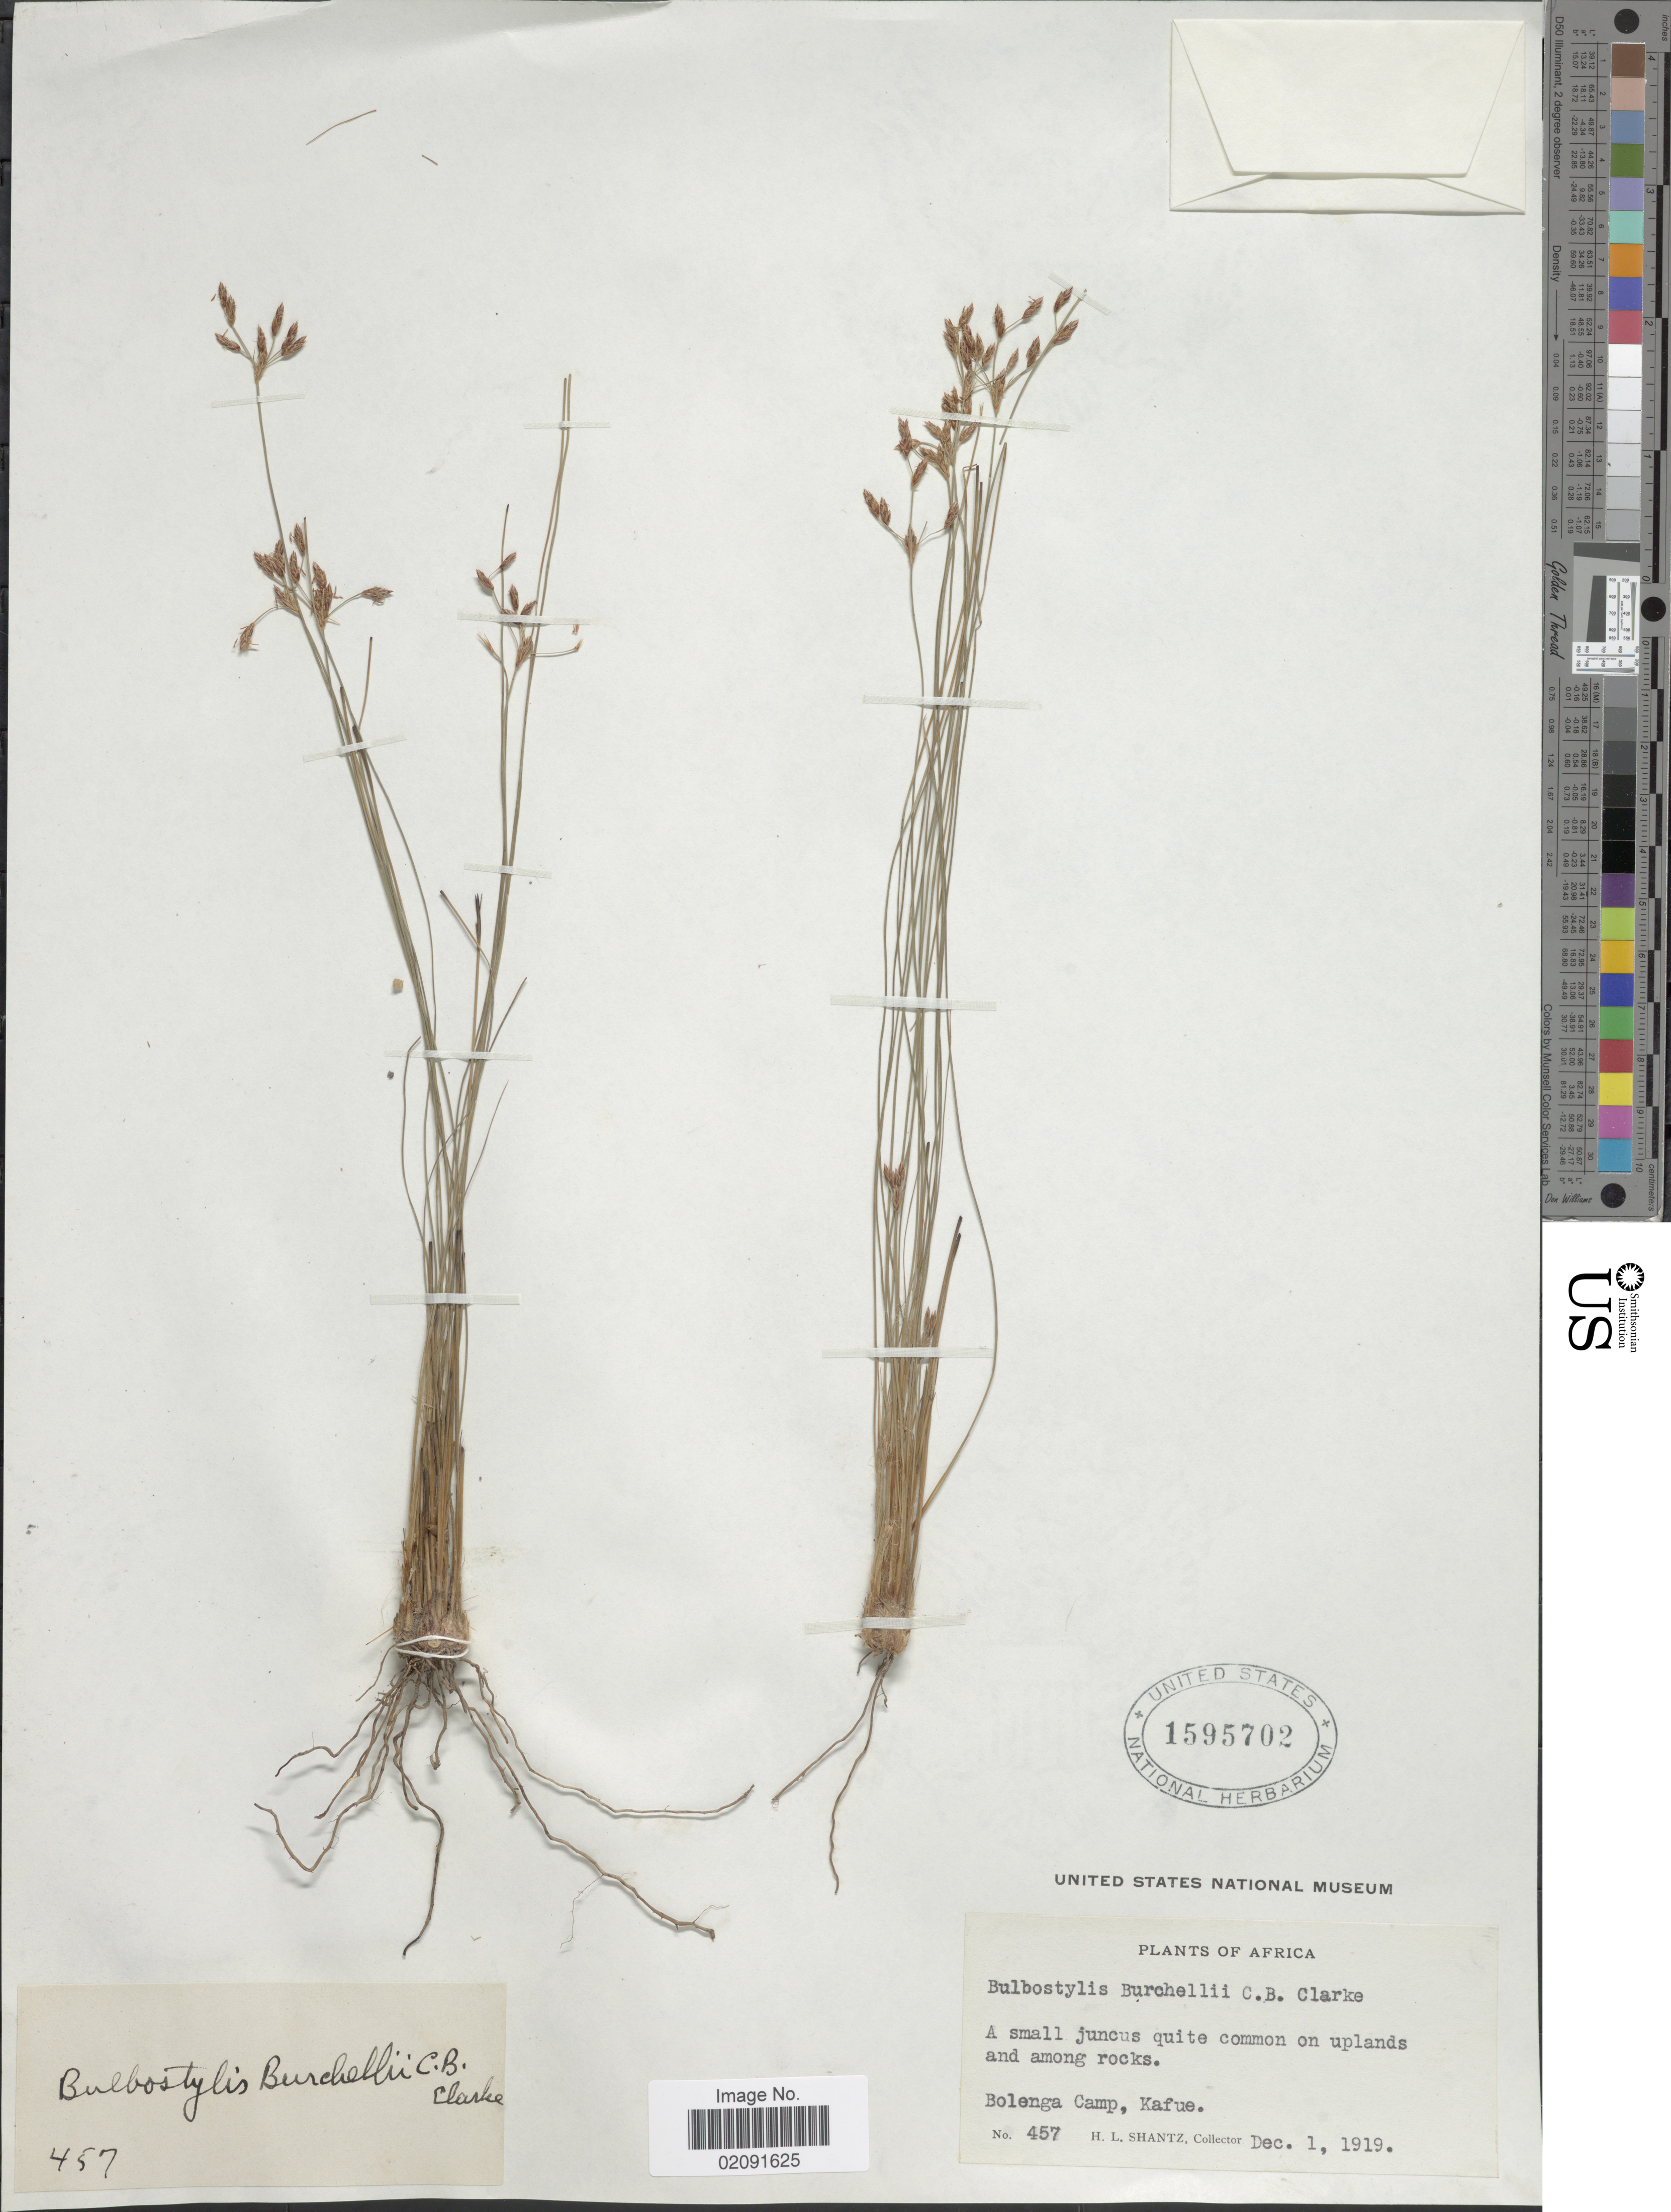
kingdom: Plantae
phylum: Tracheophyta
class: Liliopsida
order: Poales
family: Cyperaceae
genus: Bulbostylis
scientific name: Bulbostylis burchellii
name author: (Ficalho & Hiern) C.B. Clarke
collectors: H. Shantz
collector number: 457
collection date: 1919-12-01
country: Zambia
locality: Africa. Bolenga Camp, Kafue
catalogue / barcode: US 1595702